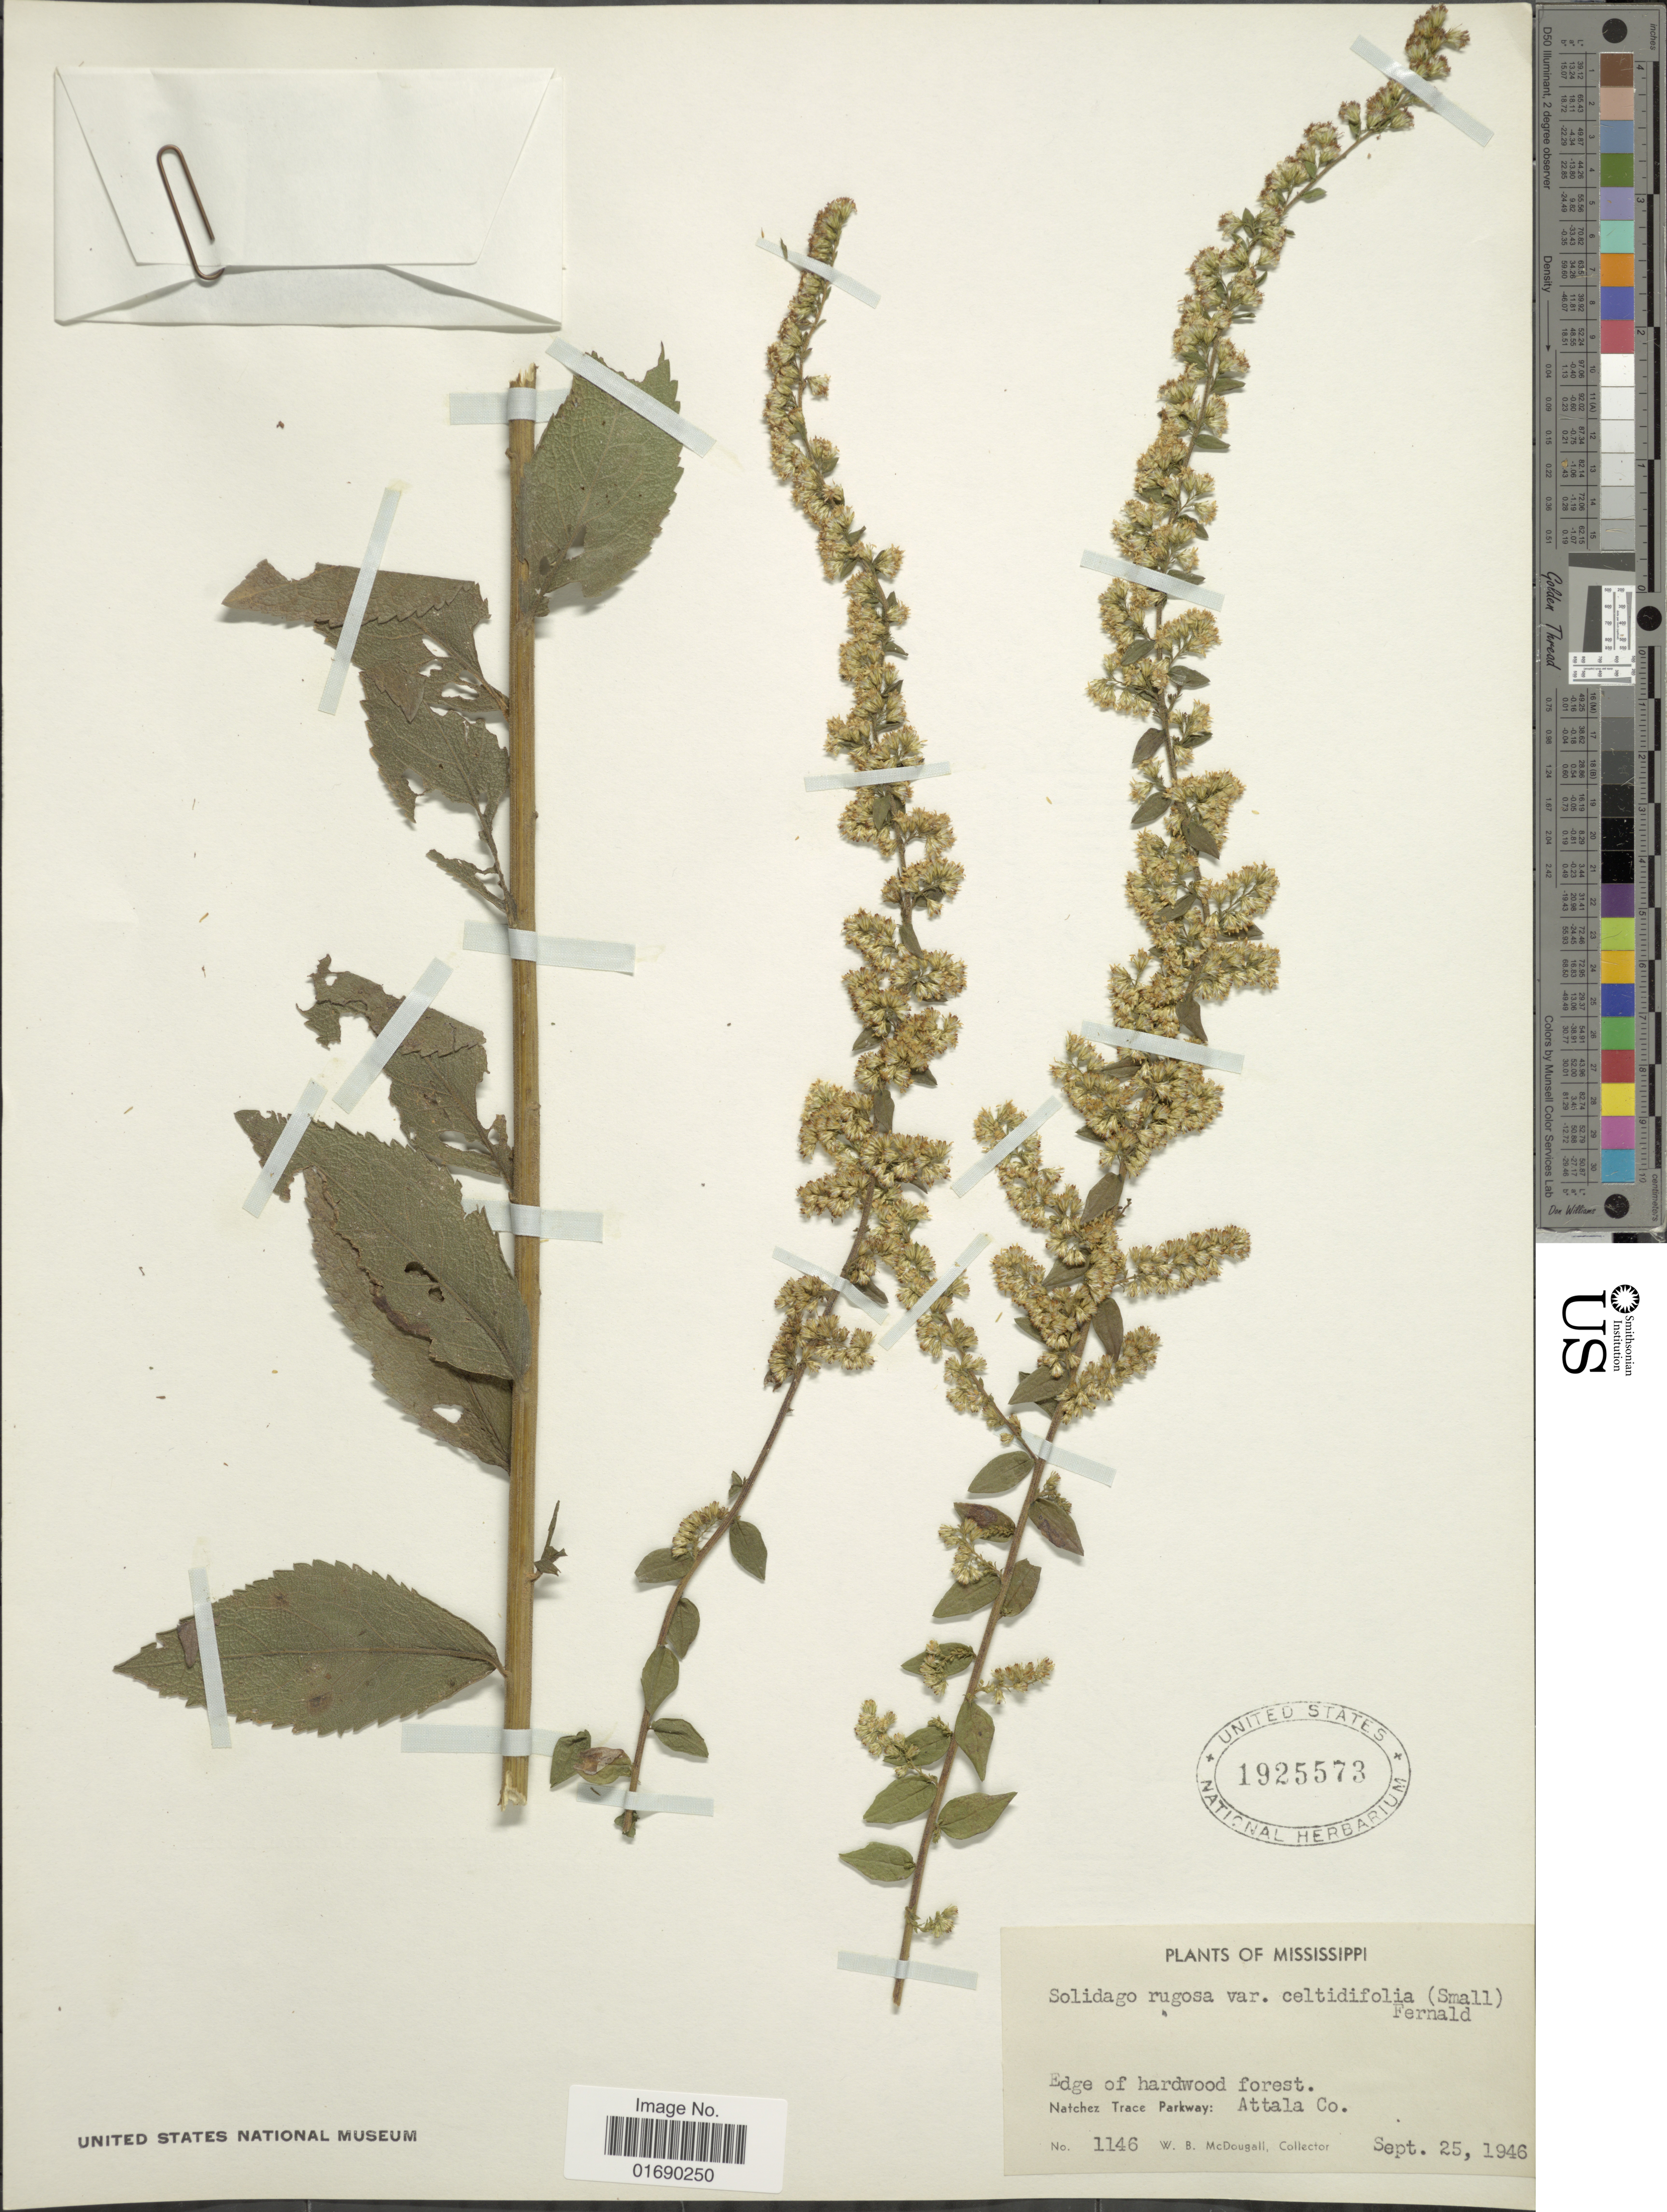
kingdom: Plantae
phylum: Tracheophyta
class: Magnoliopsida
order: Asterales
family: Asteraceae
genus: Solidago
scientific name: Solidago rugosa var. celtidifolia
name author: (Small) Fernald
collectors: W. B. McDougal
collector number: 1146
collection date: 1946-09-25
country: United States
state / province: Mississippi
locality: Edge of hardwood forest. Natches Trace Parkway: Attala Co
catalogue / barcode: US 1925573